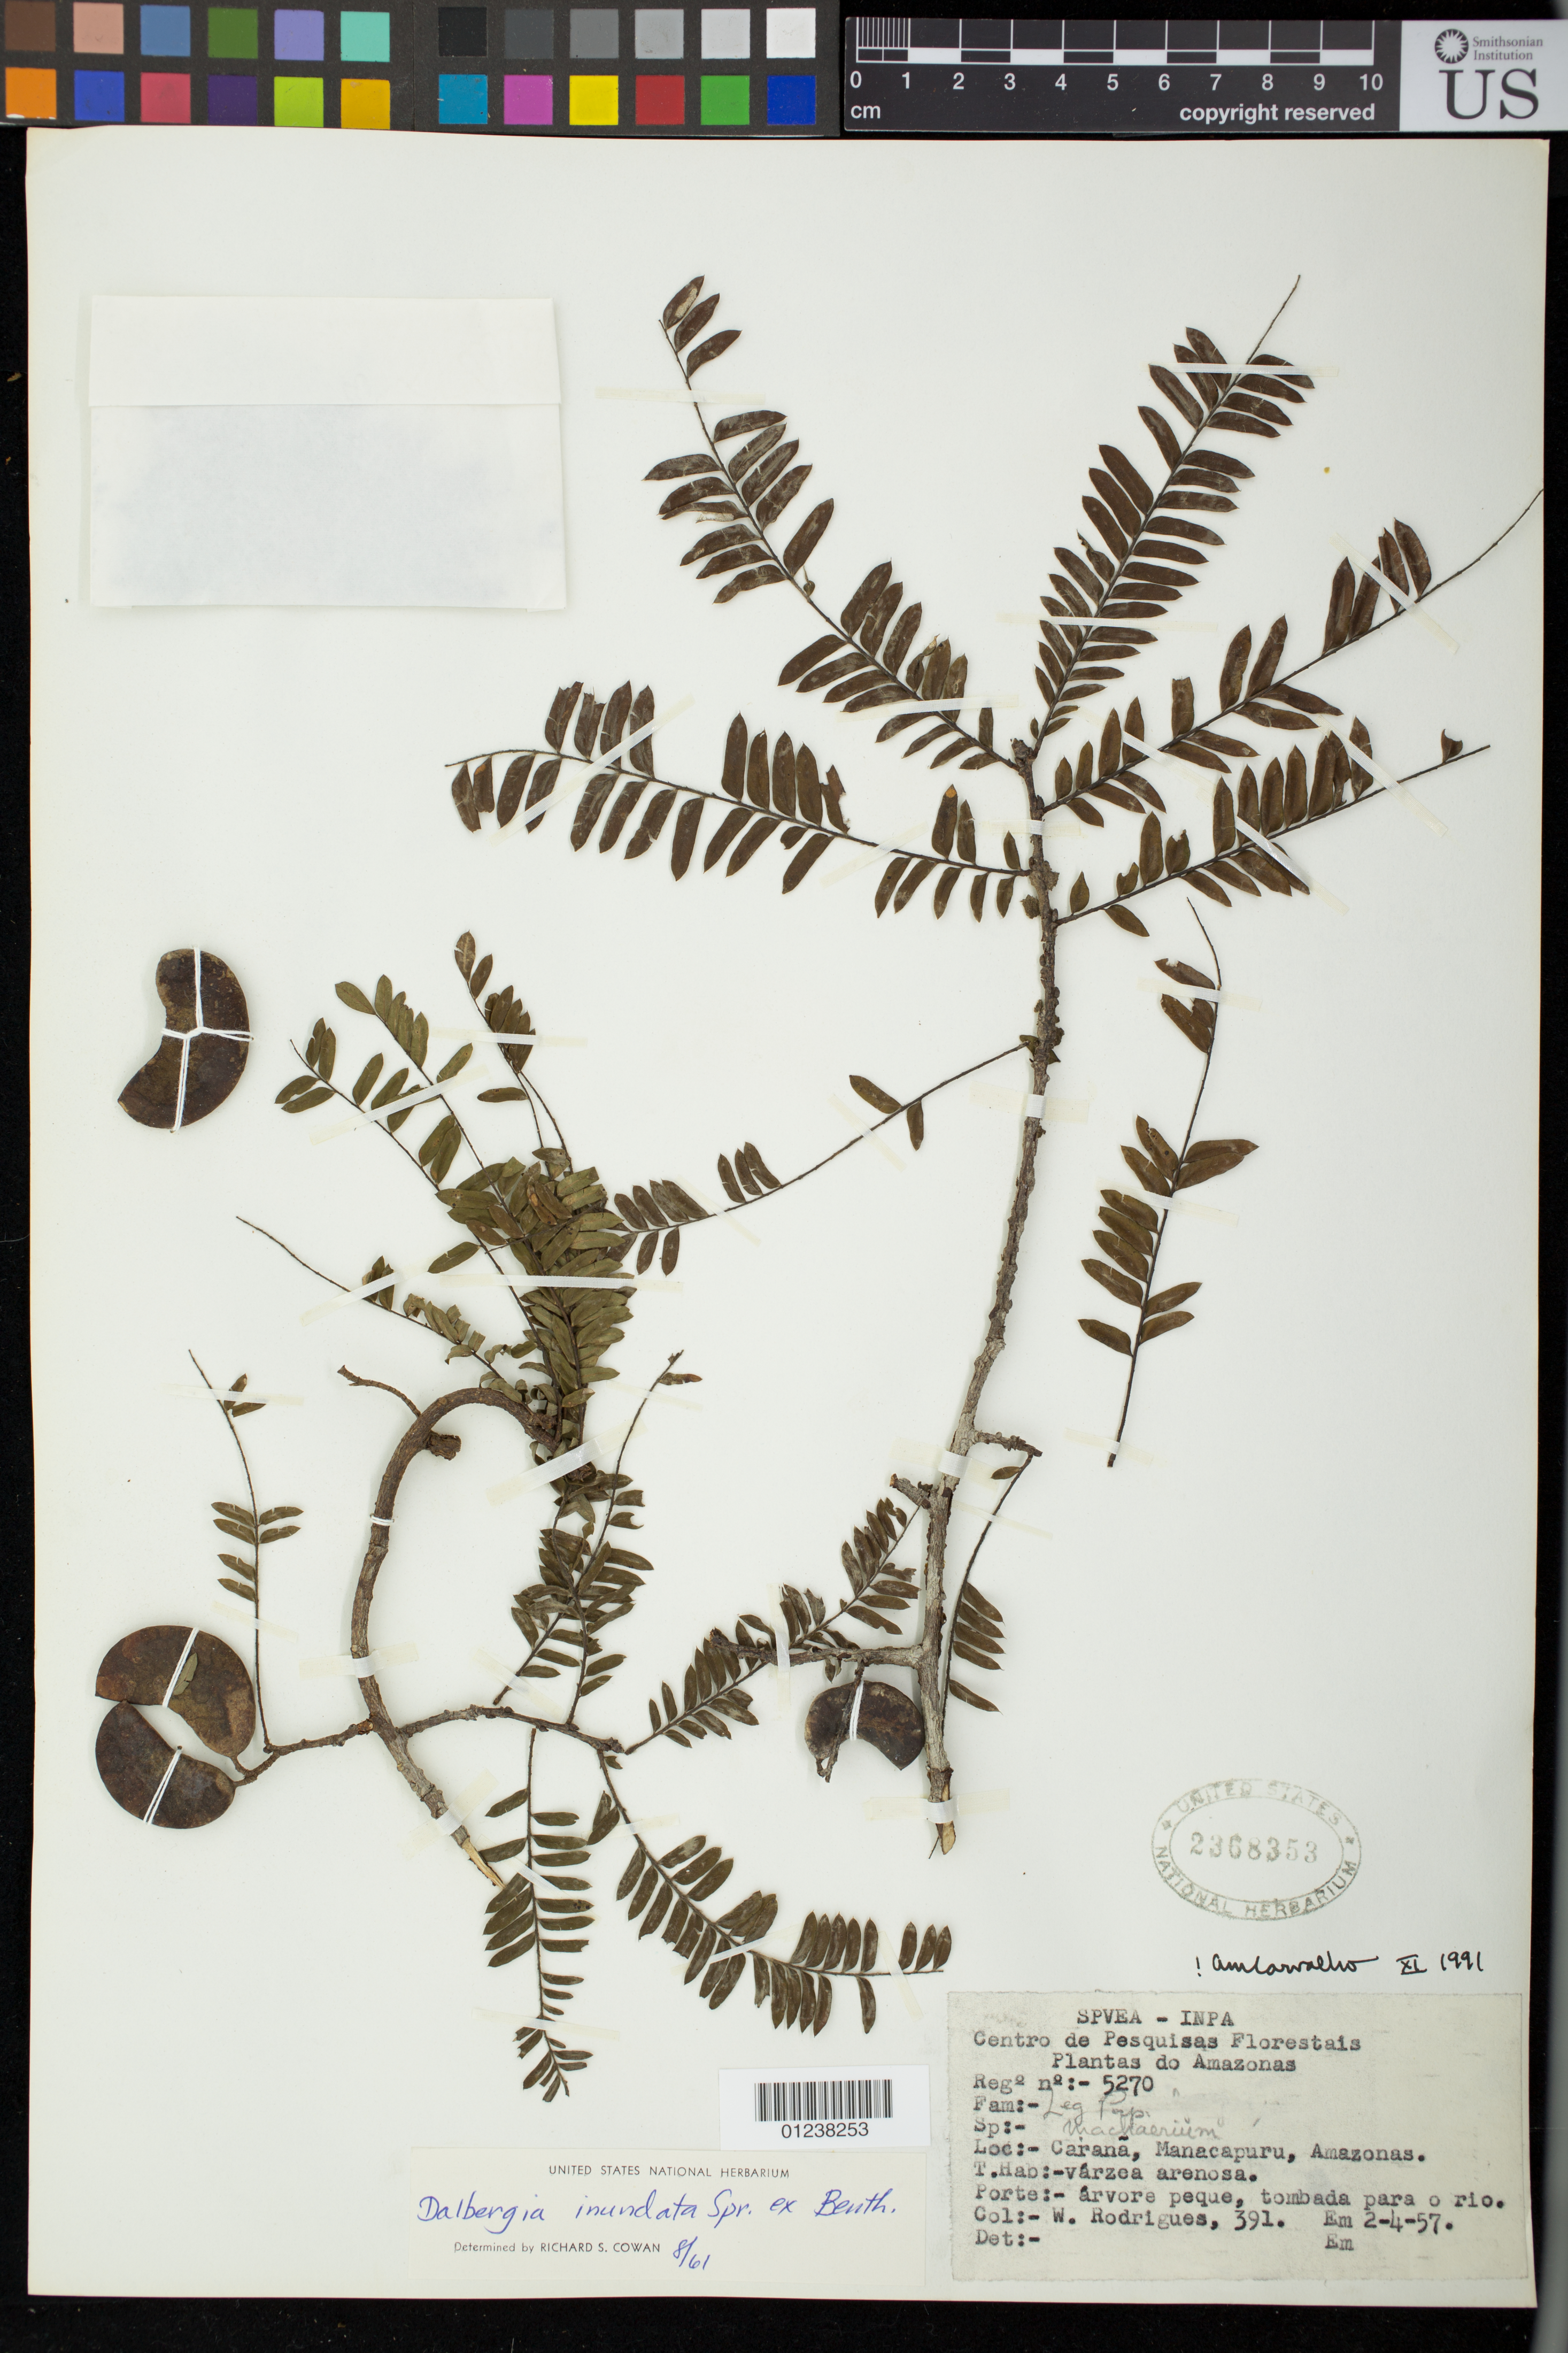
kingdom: Plantae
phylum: Tracheophyta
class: Magnoliopsida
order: Fabales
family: Fabaceae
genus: Dalbergia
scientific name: Dalbergia inundata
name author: Benth.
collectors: W. Rodrigues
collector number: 391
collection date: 1957-02-04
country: Brazil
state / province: Amazonas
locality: Carana, Manacapuru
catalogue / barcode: US 2368353